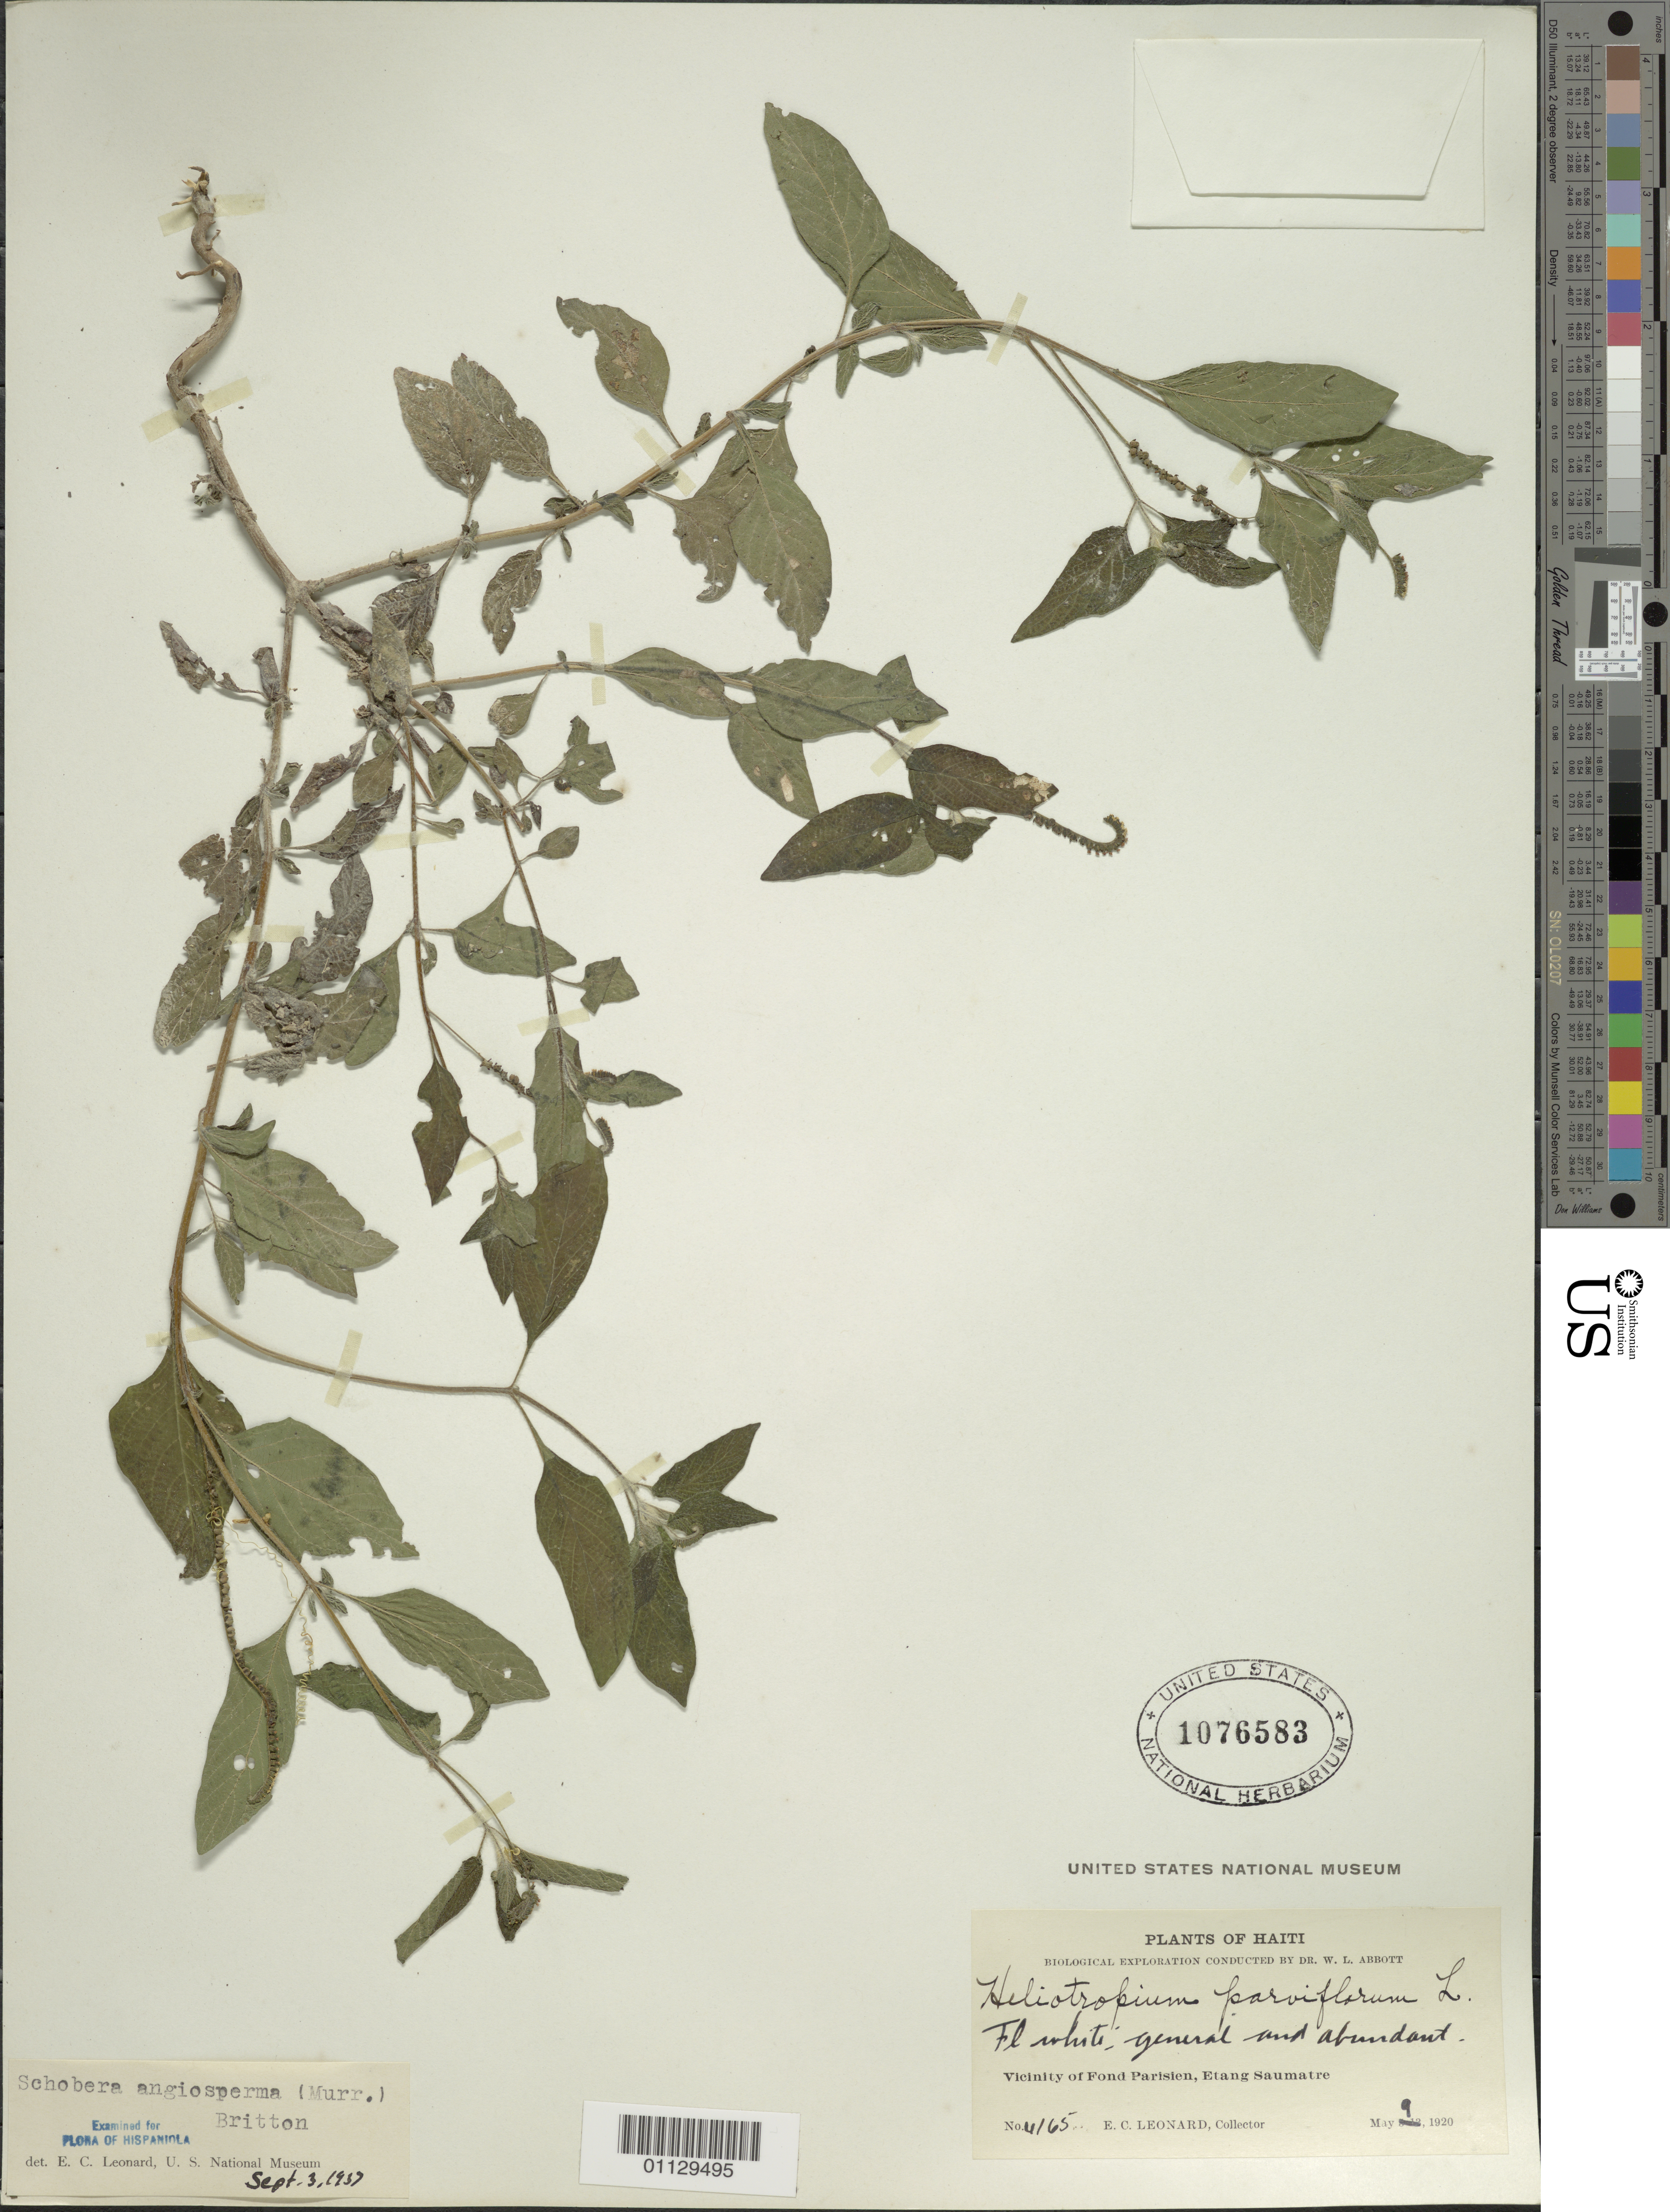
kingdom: Plantae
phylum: Tracheophyta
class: Magnoliopsida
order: Boraginales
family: Heliotropiaceae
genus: Schobera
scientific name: Schobera angiosperma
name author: (Murr.) Britton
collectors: E. C. Leonard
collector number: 4165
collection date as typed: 09 May 1920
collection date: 1920-05-09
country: Haiti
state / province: Óuest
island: Hispaniola I.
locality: Vicinity of Fond Parisien, Etang Saumatre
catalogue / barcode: US 1076583